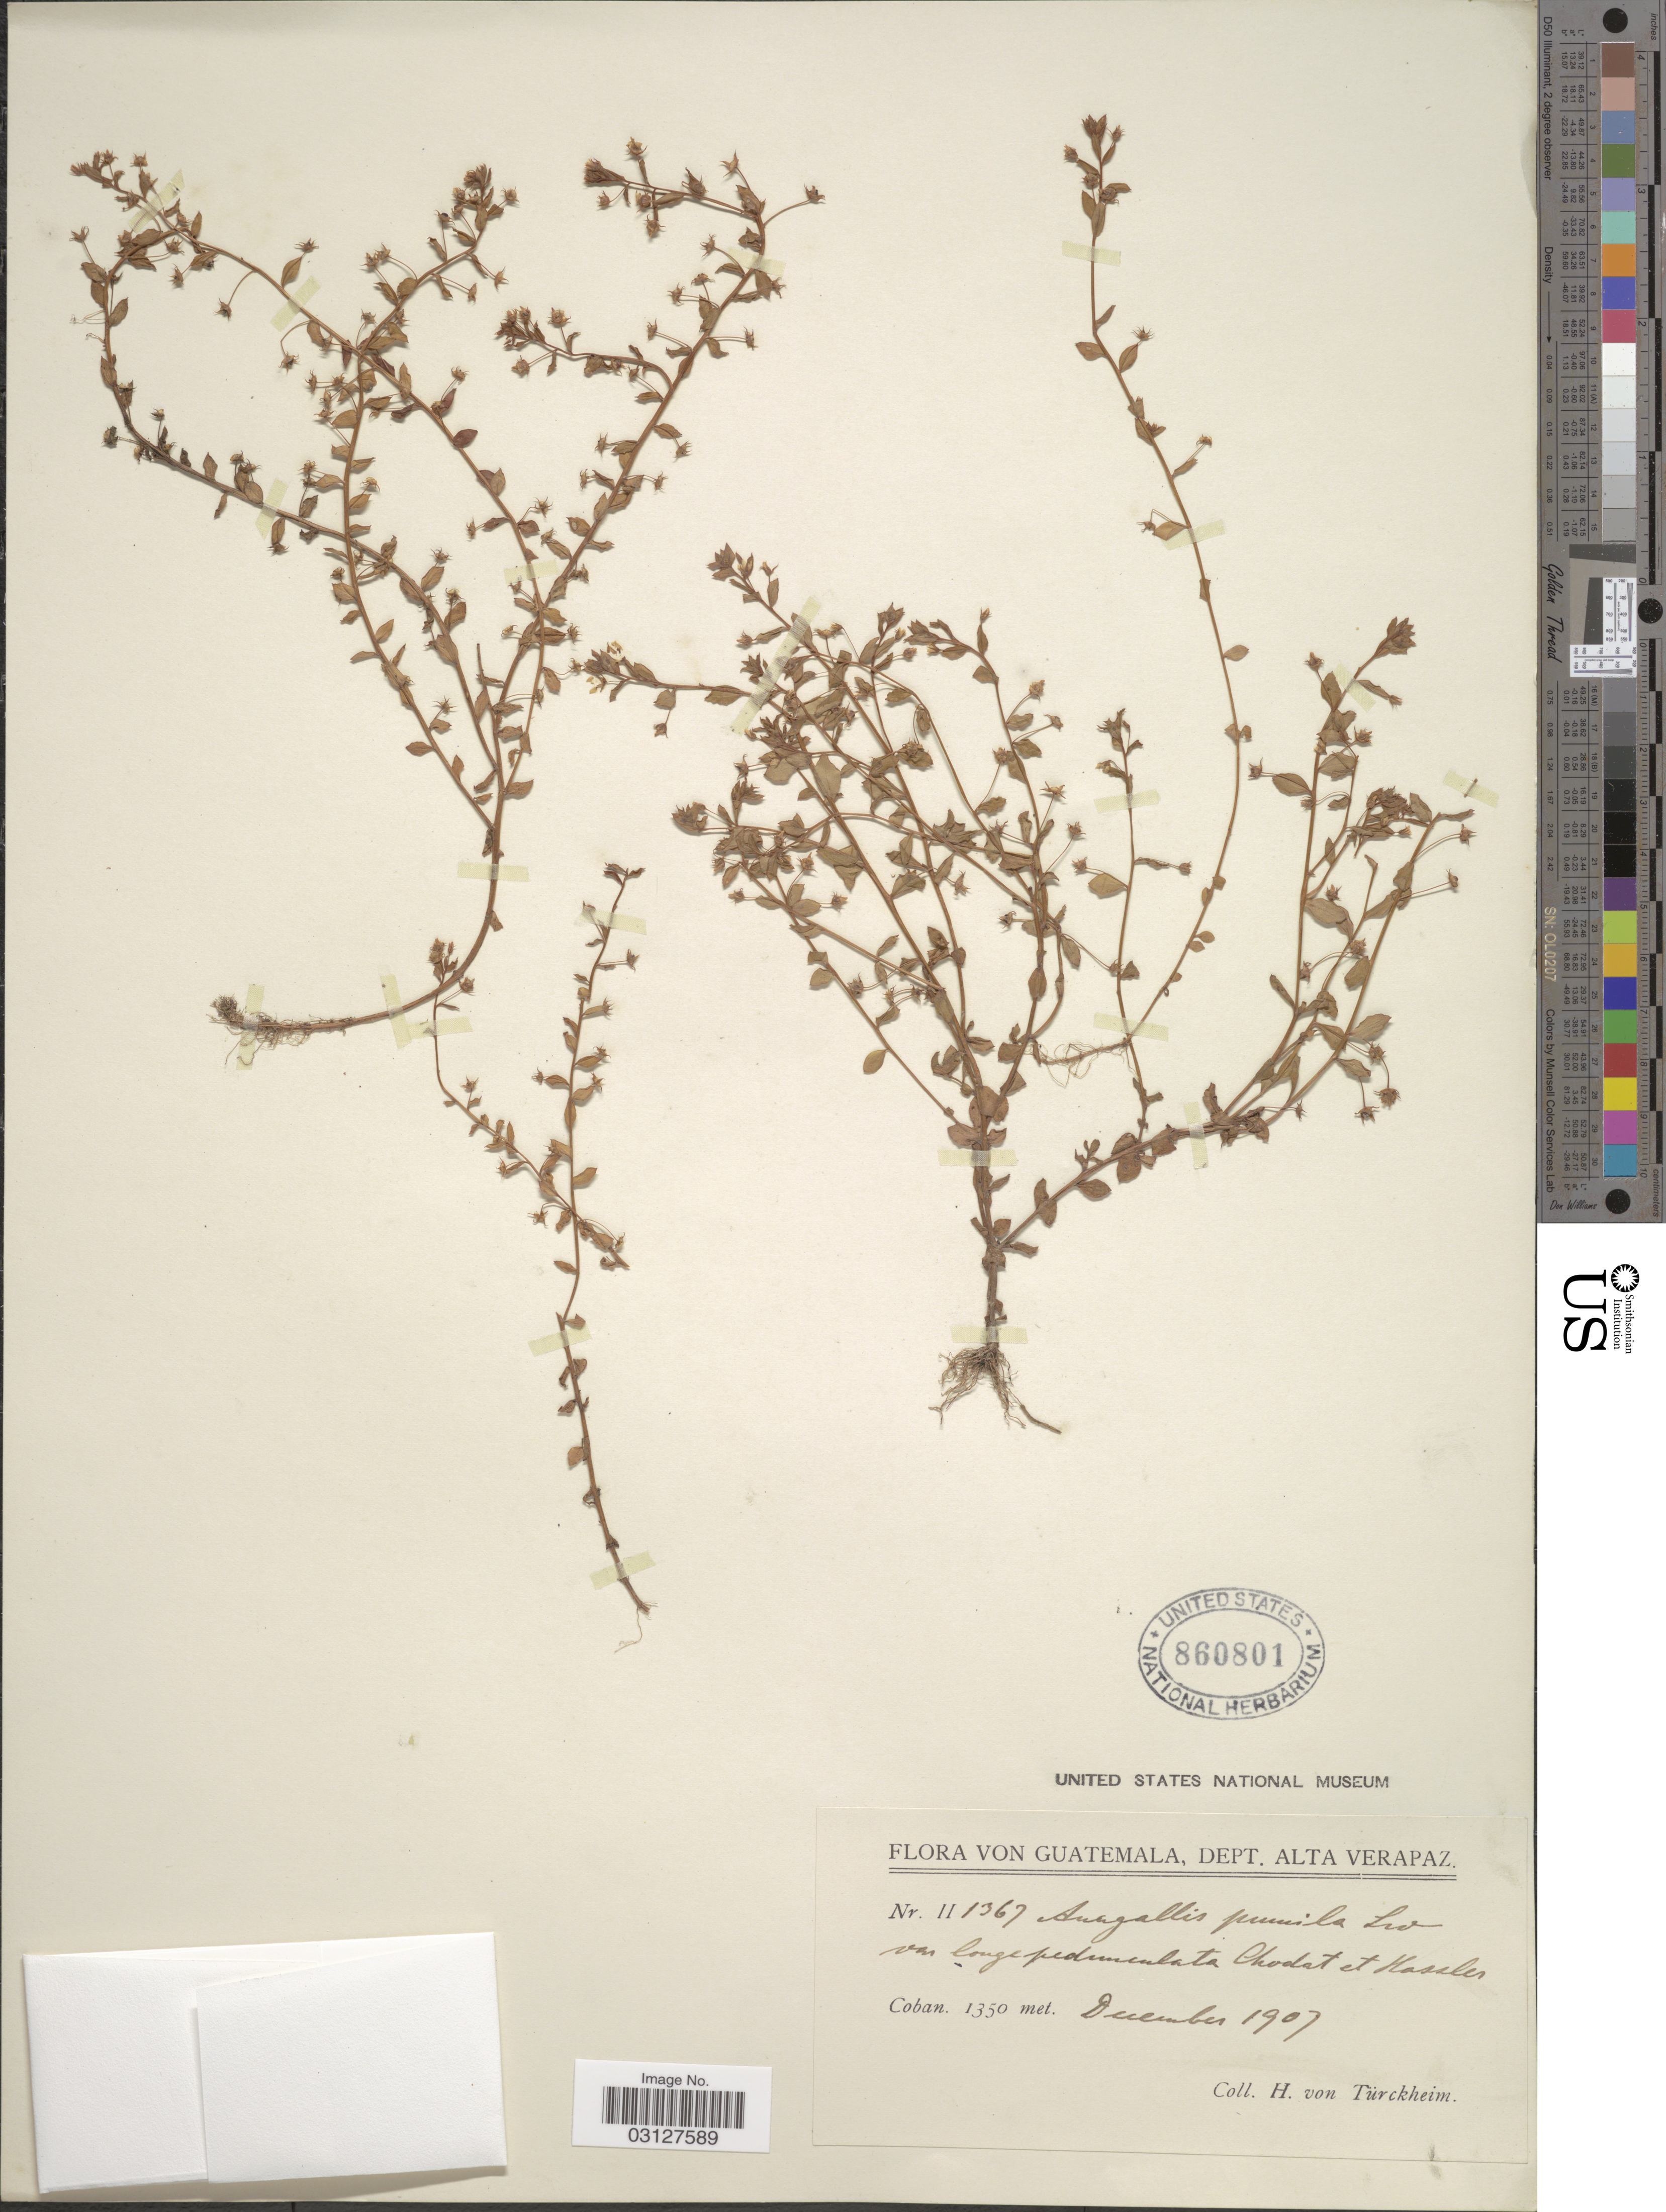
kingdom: Plantae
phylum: Tracheophyta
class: Magnoliopsida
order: Ericales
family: Primulaceae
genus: Anagallis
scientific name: Anagallis pumila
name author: Sw.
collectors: H. von Türckheim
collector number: II 1367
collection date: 1907-12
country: Guatemala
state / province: Alta Verapaz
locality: Dept. Alta Verapaz, Coban.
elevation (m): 1350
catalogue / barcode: US 860801